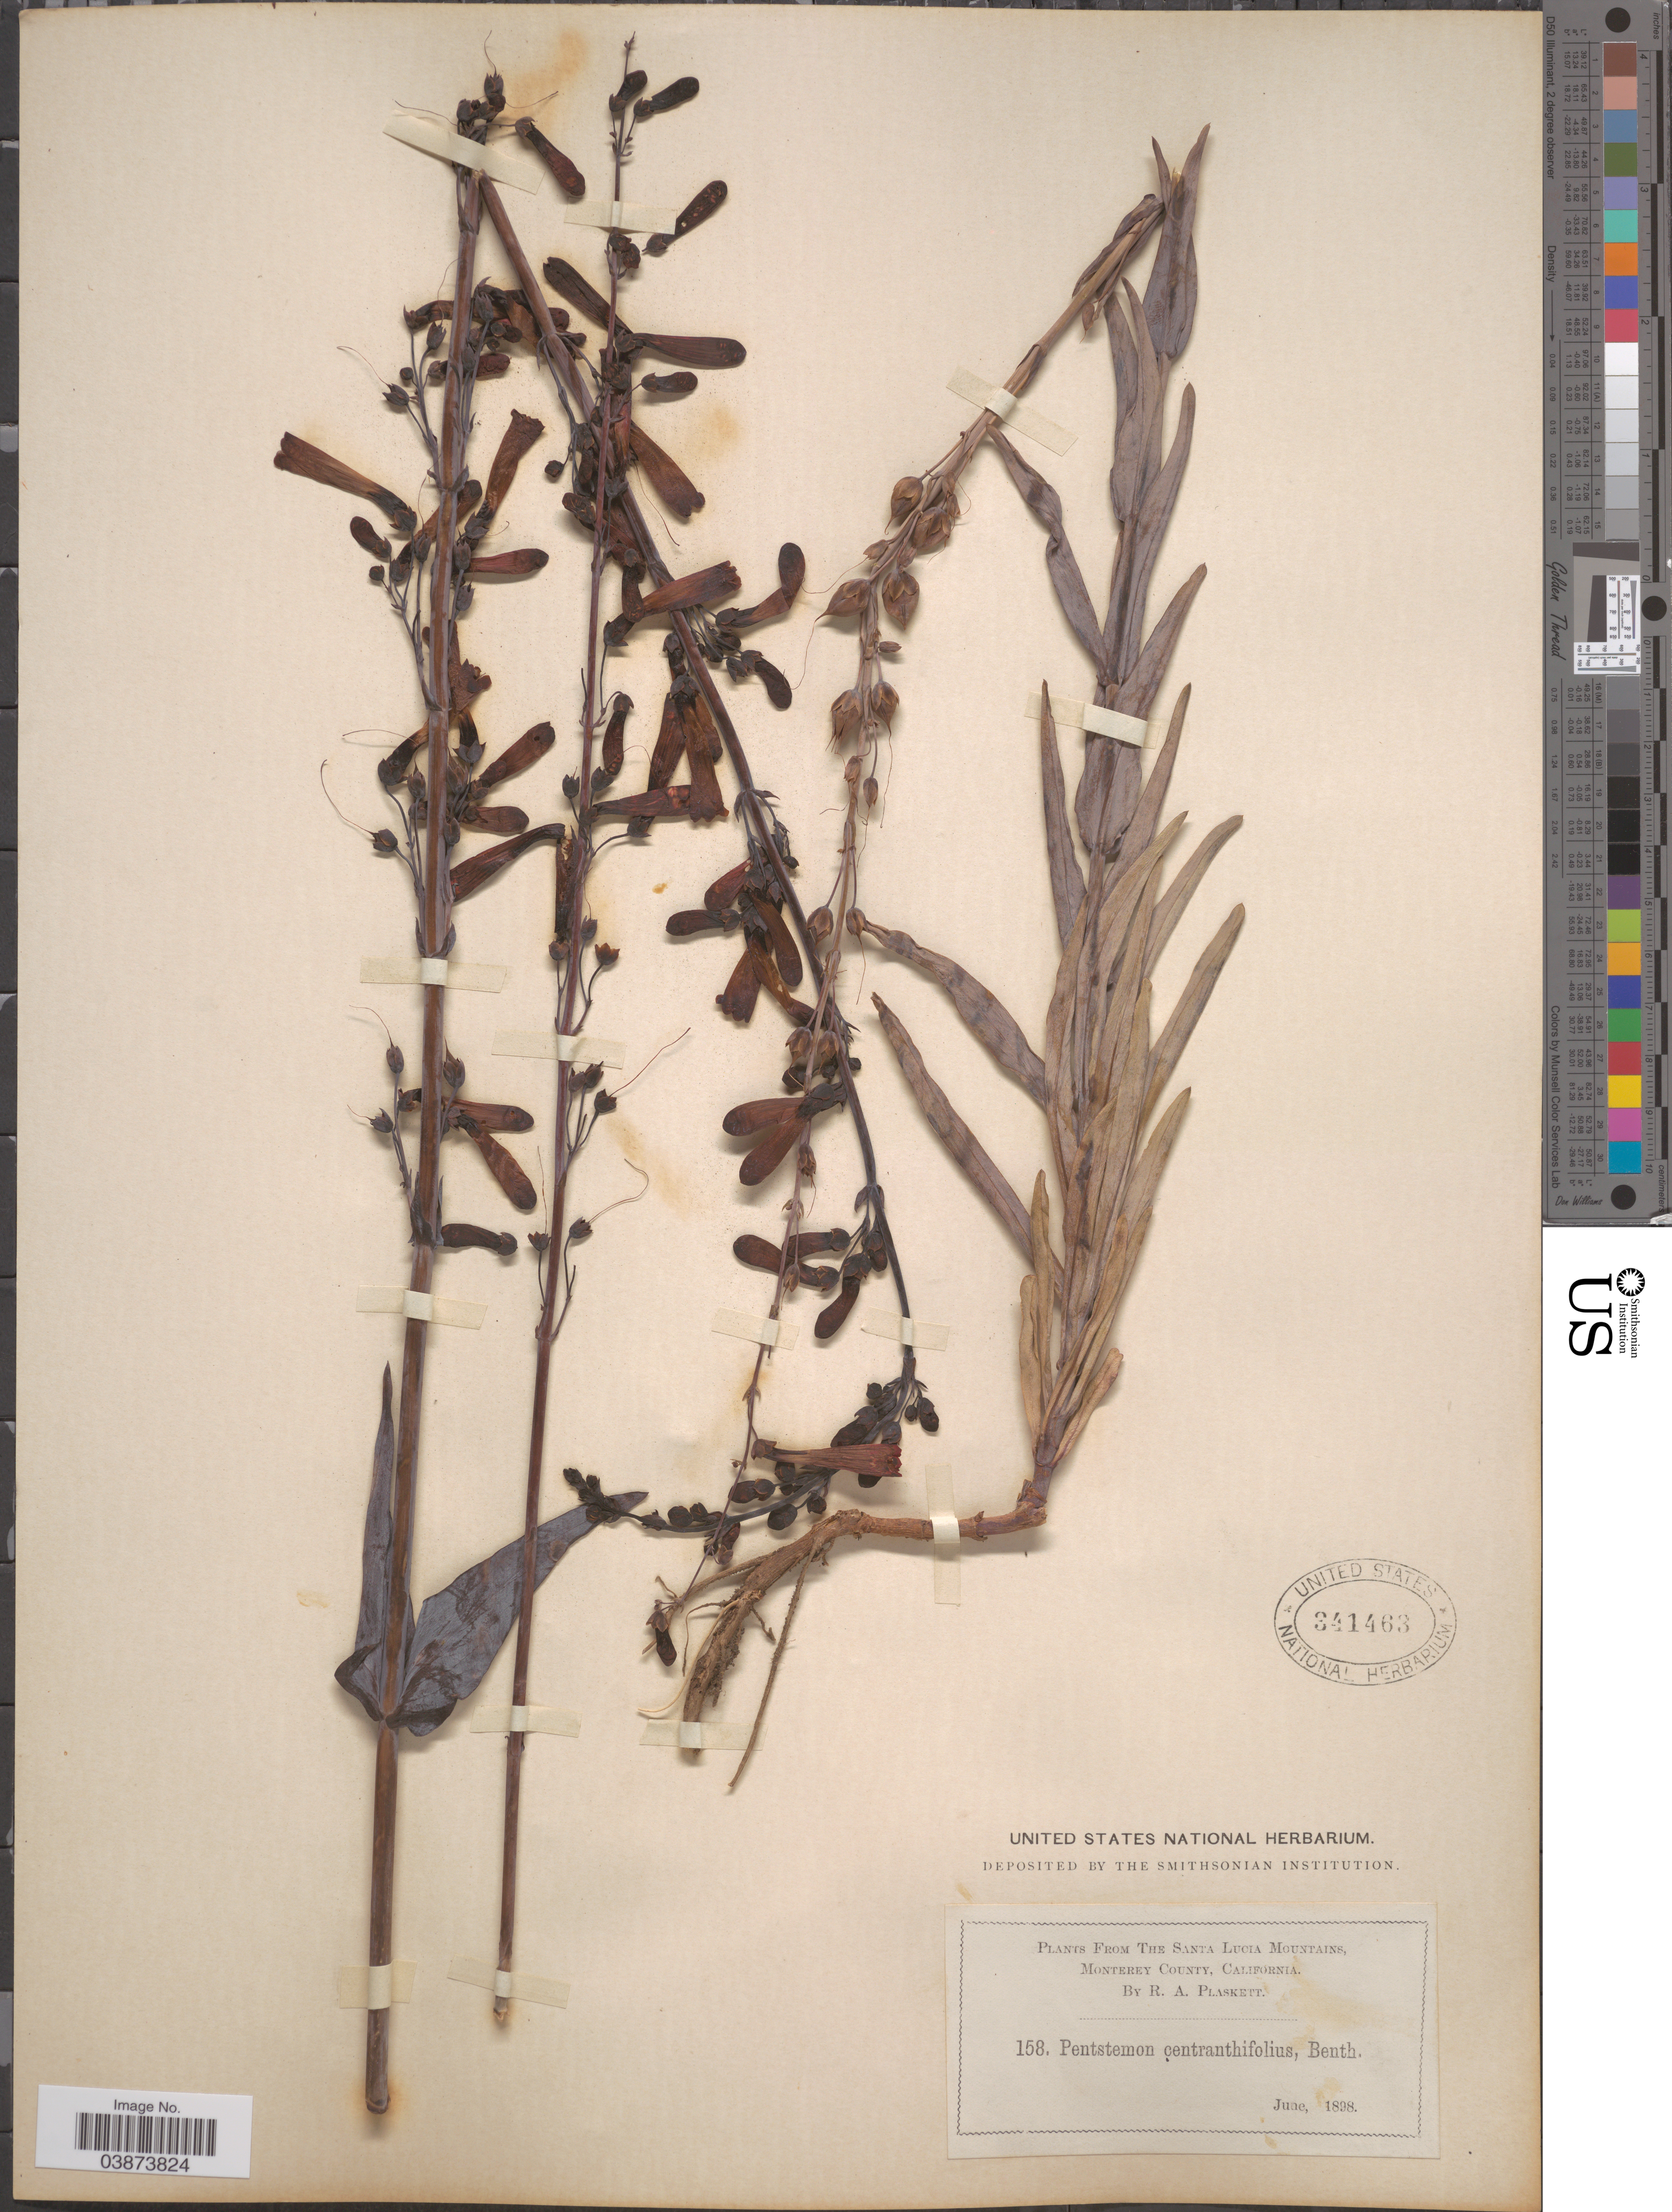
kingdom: Plantae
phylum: Tracheophyta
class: Magnoliopsida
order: Lamiales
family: Plantaginaceae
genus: Penstemon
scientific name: Penstemon centranthifolius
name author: Benth.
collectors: R. Plaskett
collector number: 158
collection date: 1898-06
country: United States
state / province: California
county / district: Monterey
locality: The Santa Lucia Mountains, Monterey County.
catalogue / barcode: US 341463